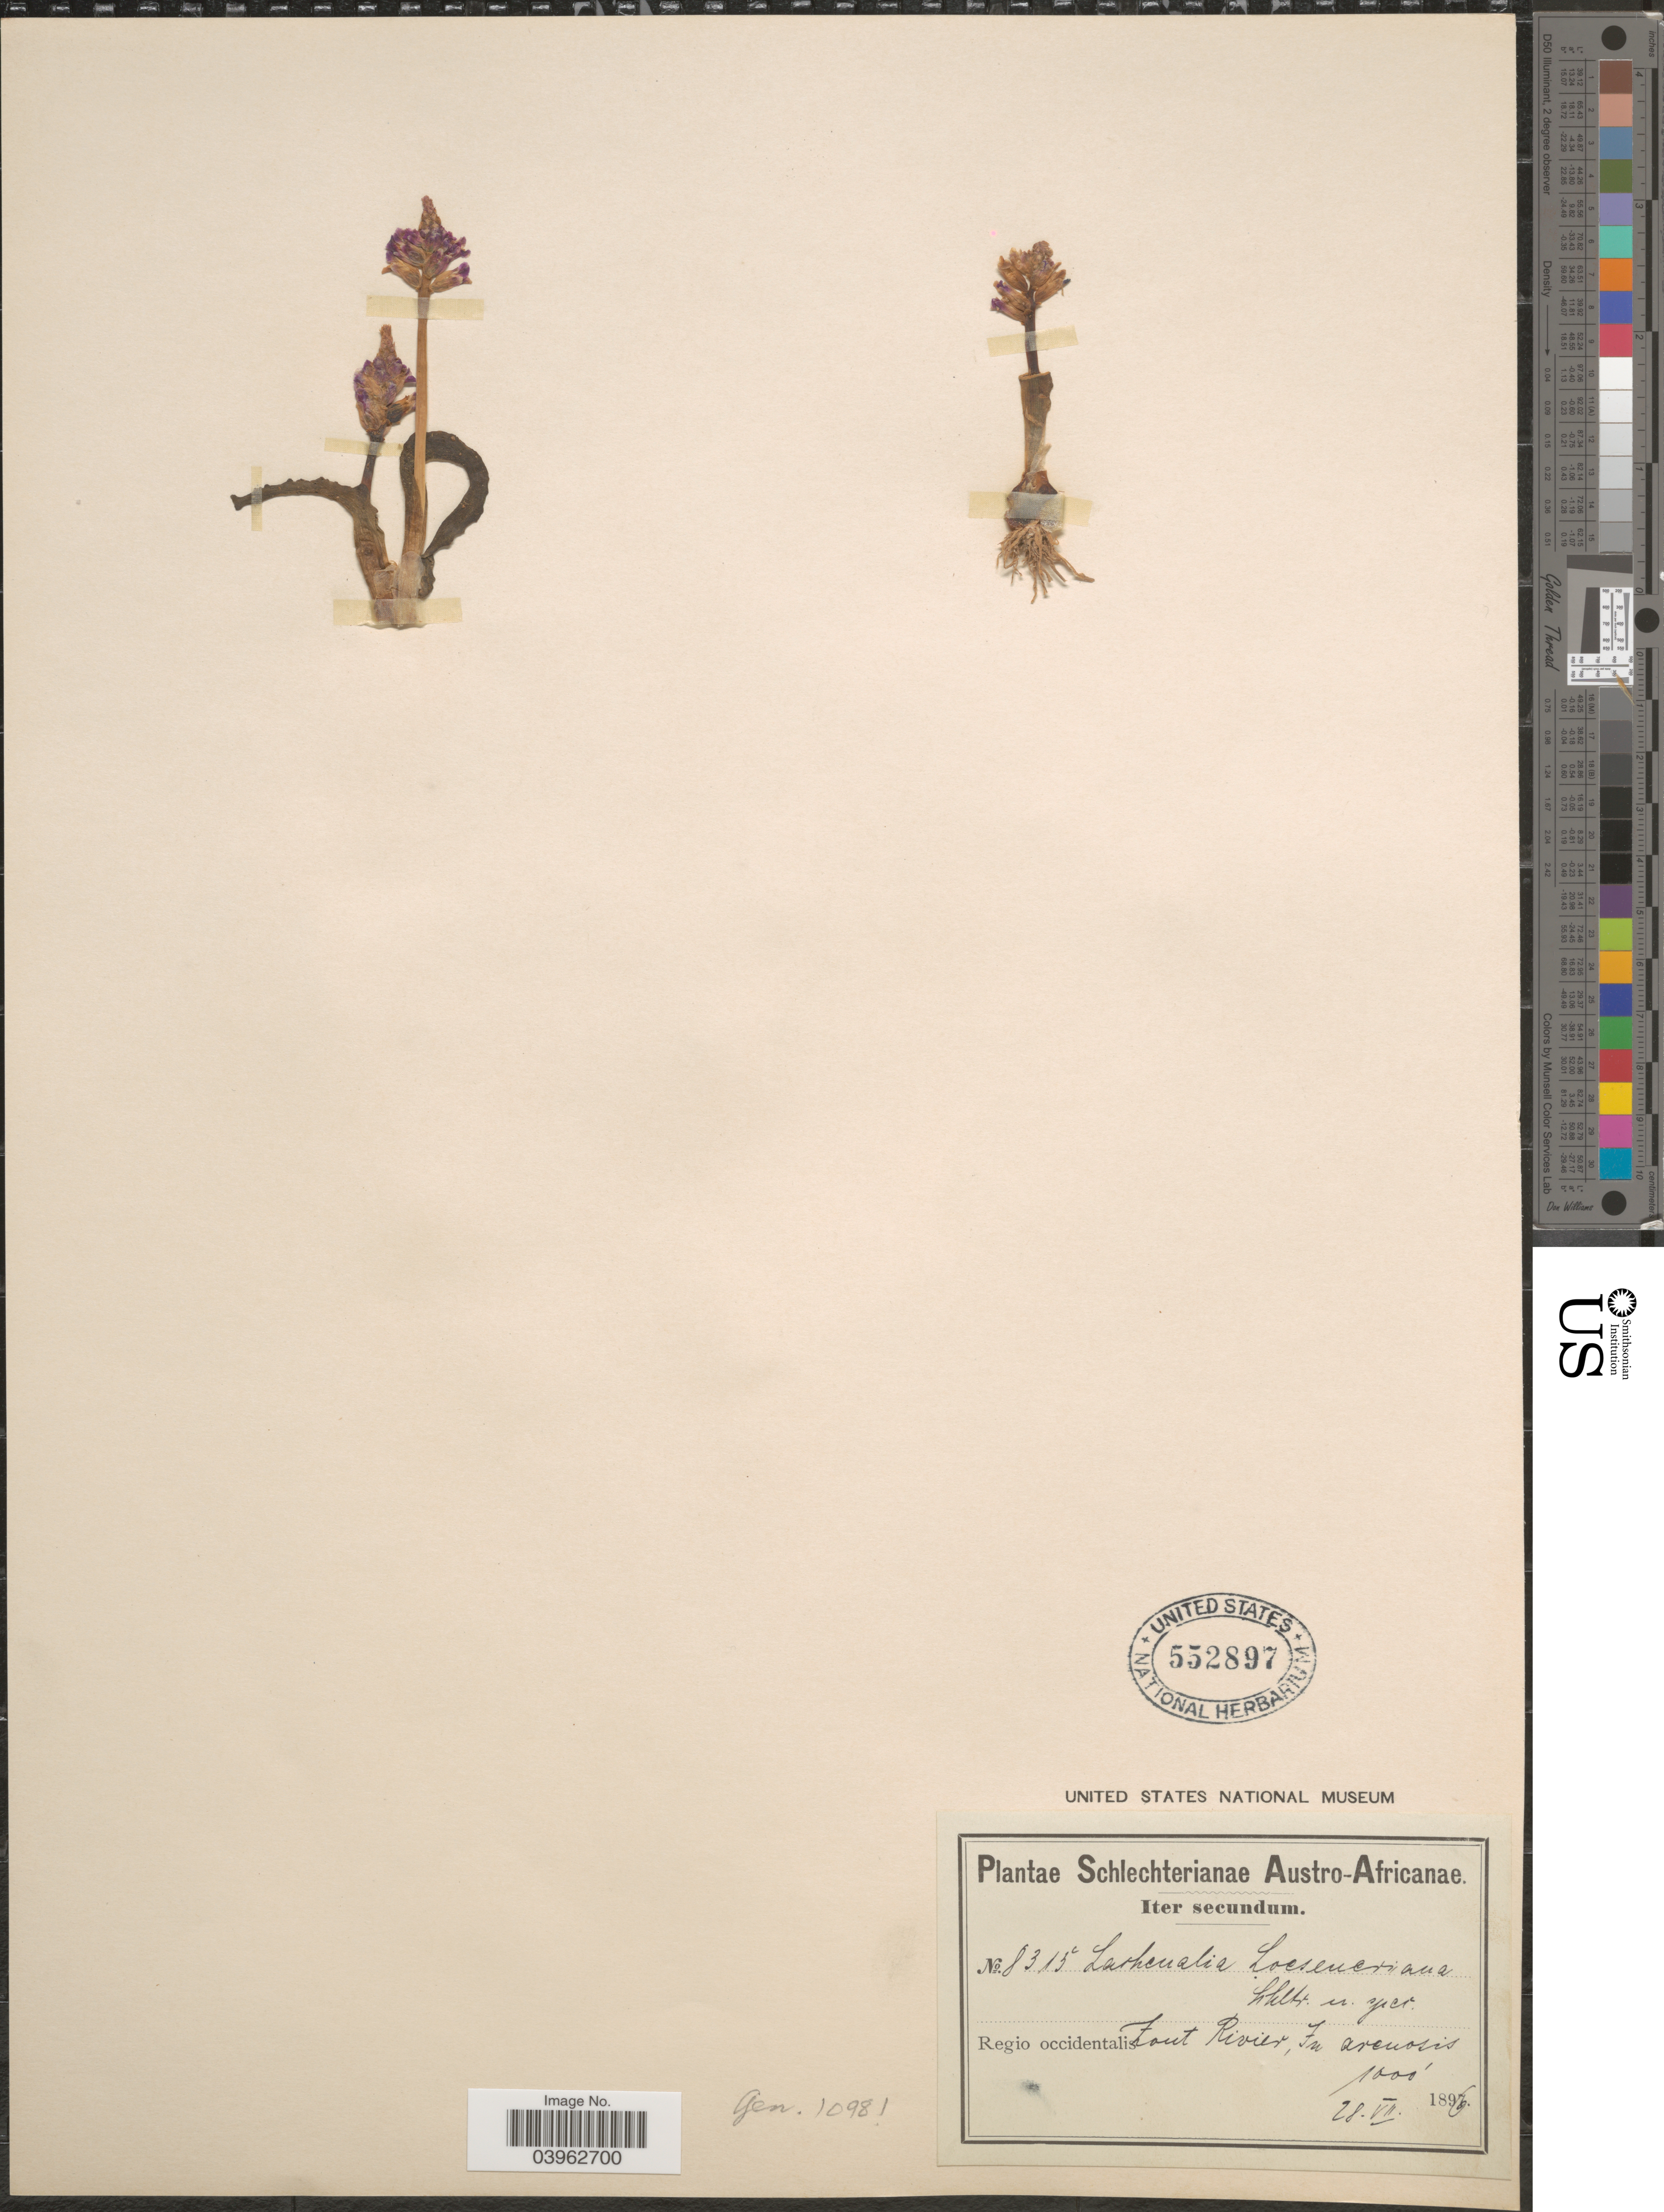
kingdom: Plantae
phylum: Tracheophyta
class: Liliopsida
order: Asparagales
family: Asparagaceae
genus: Lachenalia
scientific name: Lachenalia sp.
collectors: Schlechter, --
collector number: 8315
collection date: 1896-07-28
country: South Africa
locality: Austro-Africanae. Regio occidentalis Zout Rivier, In arenosis.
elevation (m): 305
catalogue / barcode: US 552897